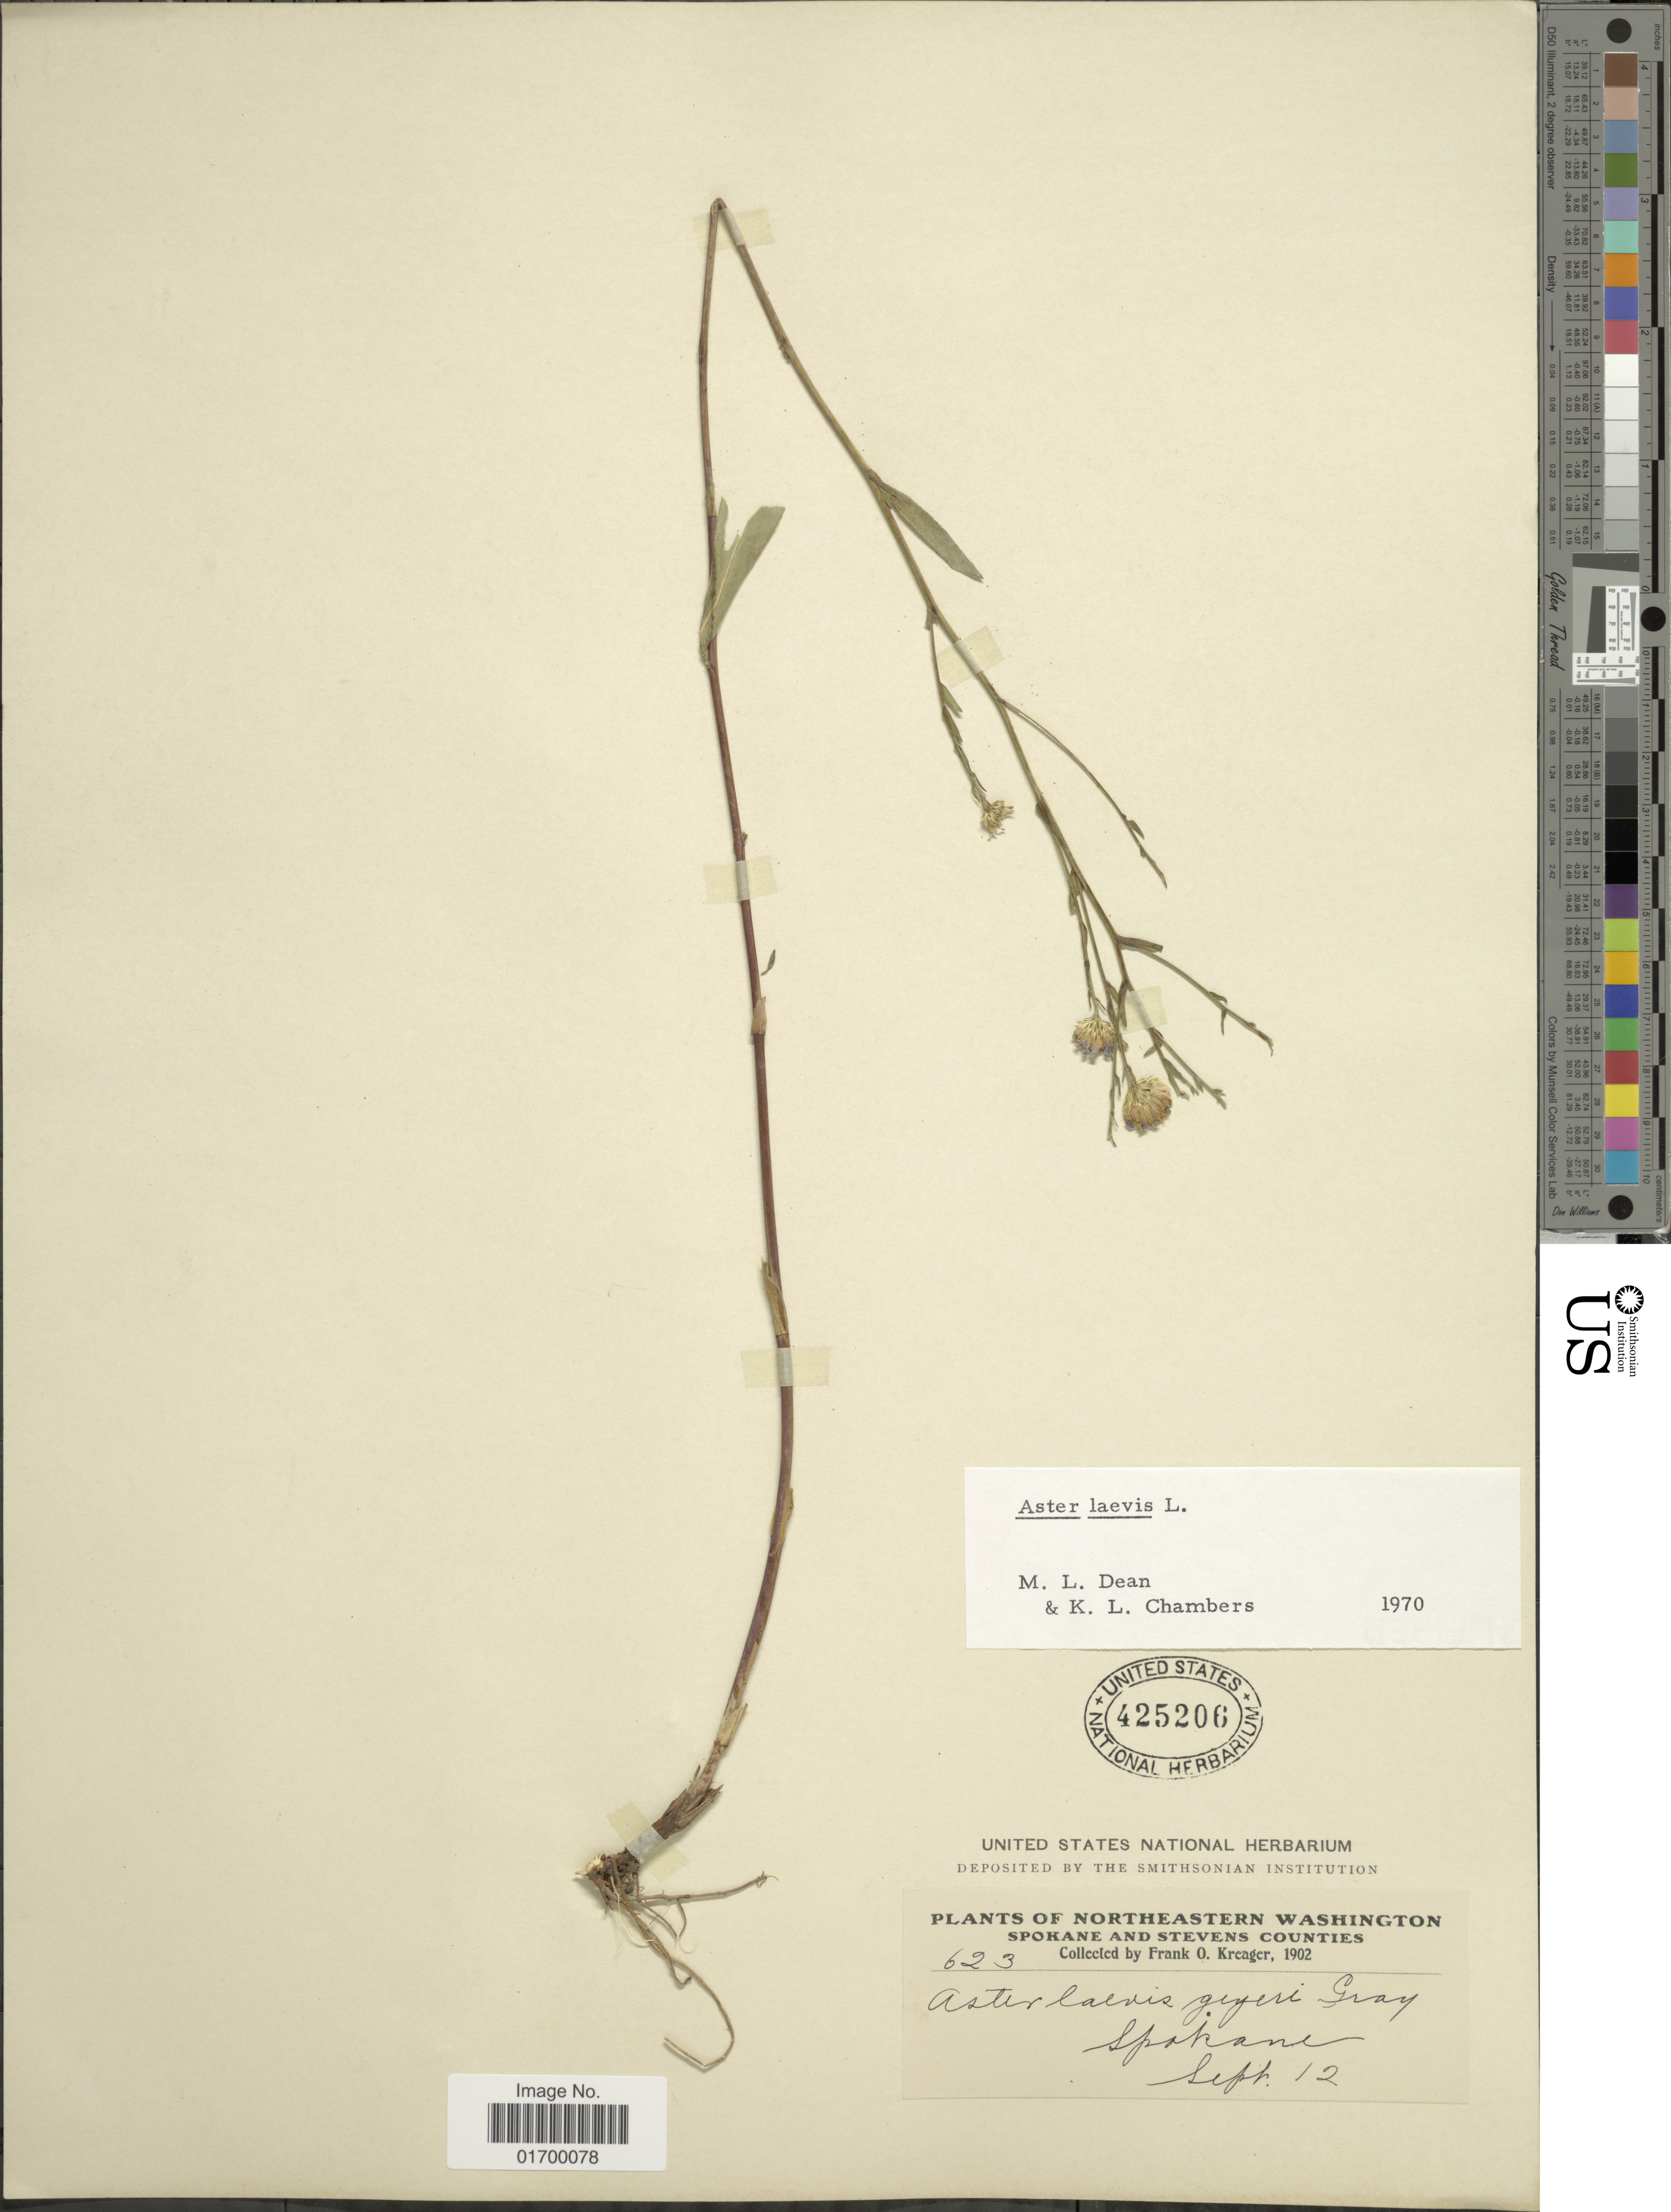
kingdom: Plantae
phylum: Tracheophyta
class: Magnoliopsida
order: Asterales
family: Asteraceae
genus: Symphyotrichum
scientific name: Symphyotrichum laeve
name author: (L.) Á. Löve & D. Löve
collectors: F. Kreager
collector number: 623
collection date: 1902-09-12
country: United States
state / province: Washington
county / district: Spokane / Stevens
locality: Northeastern Washington, Spokane and Stevens Counties, Spokane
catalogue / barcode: US 425206